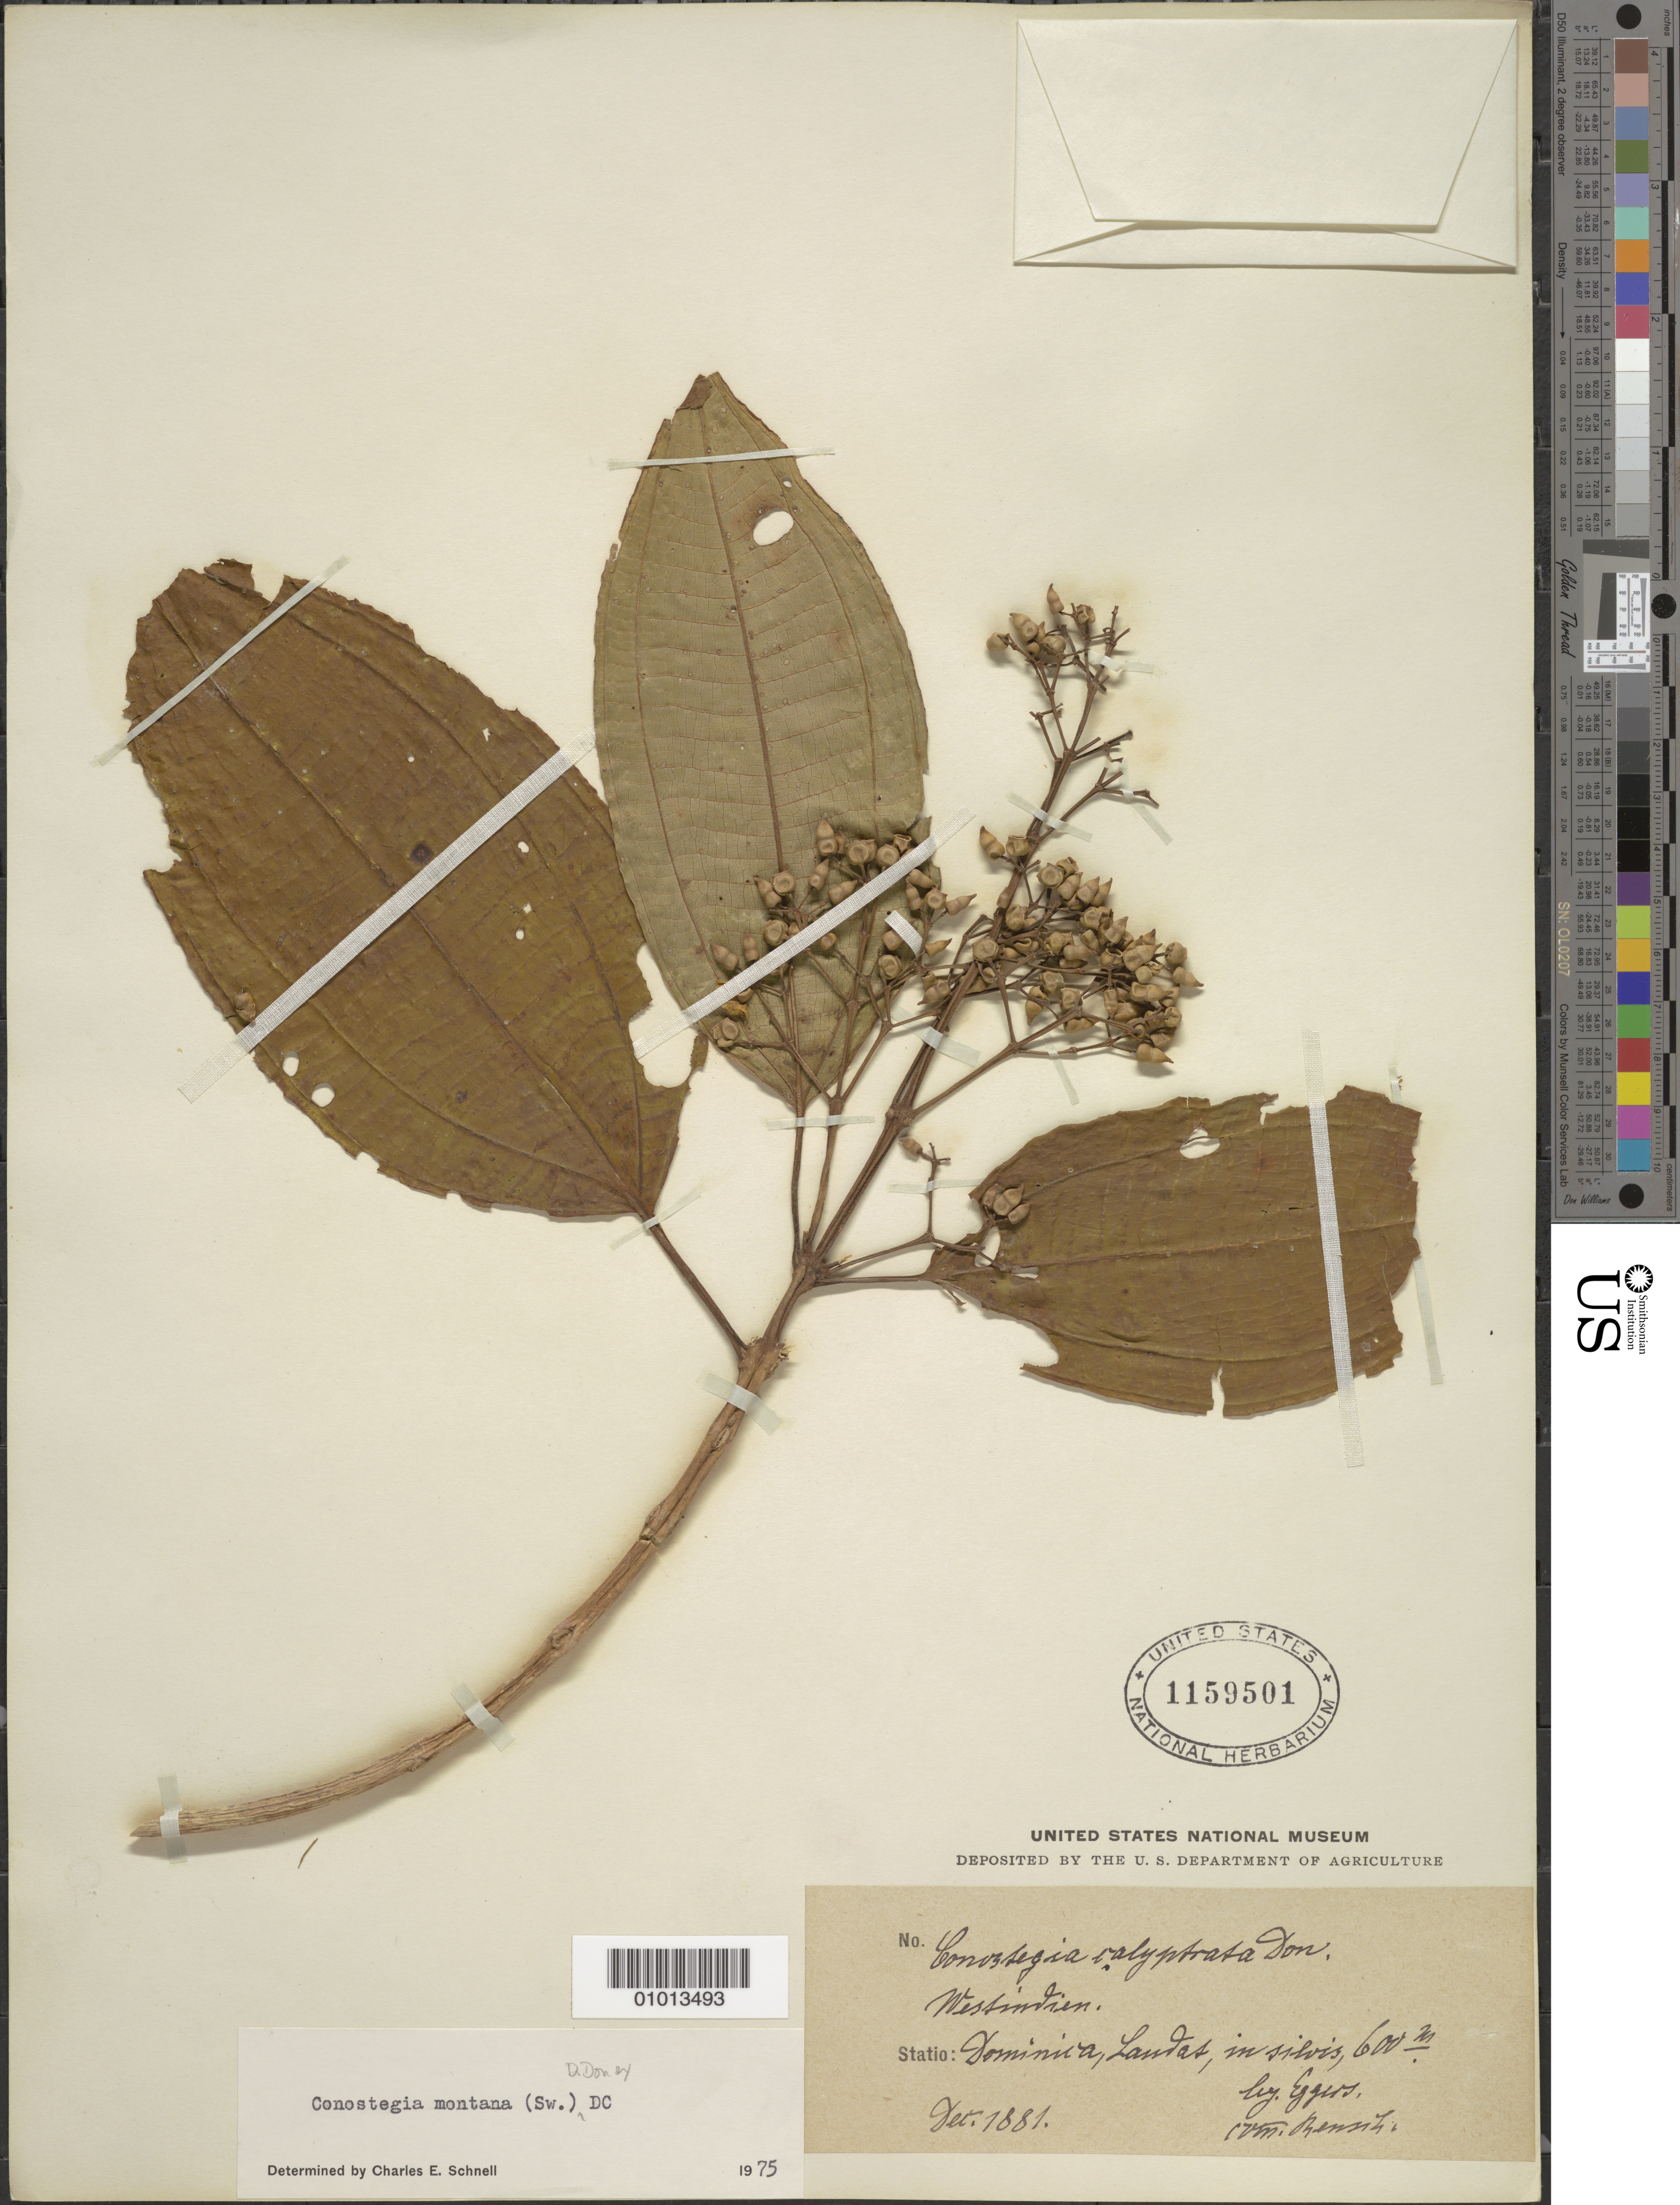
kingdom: Plantae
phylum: Tracheophyta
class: Magnoliopsida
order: Myrtales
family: Melastomataceae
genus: Conostegia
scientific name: Conostegia montana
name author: (Sw.) D. Don ex DC.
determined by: Schnell, C. E.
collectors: H. F. A. von Eggers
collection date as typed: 1881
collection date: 1881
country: Dominica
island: Dominica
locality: Laudat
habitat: In sylvis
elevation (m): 600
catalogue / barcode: US 1159501